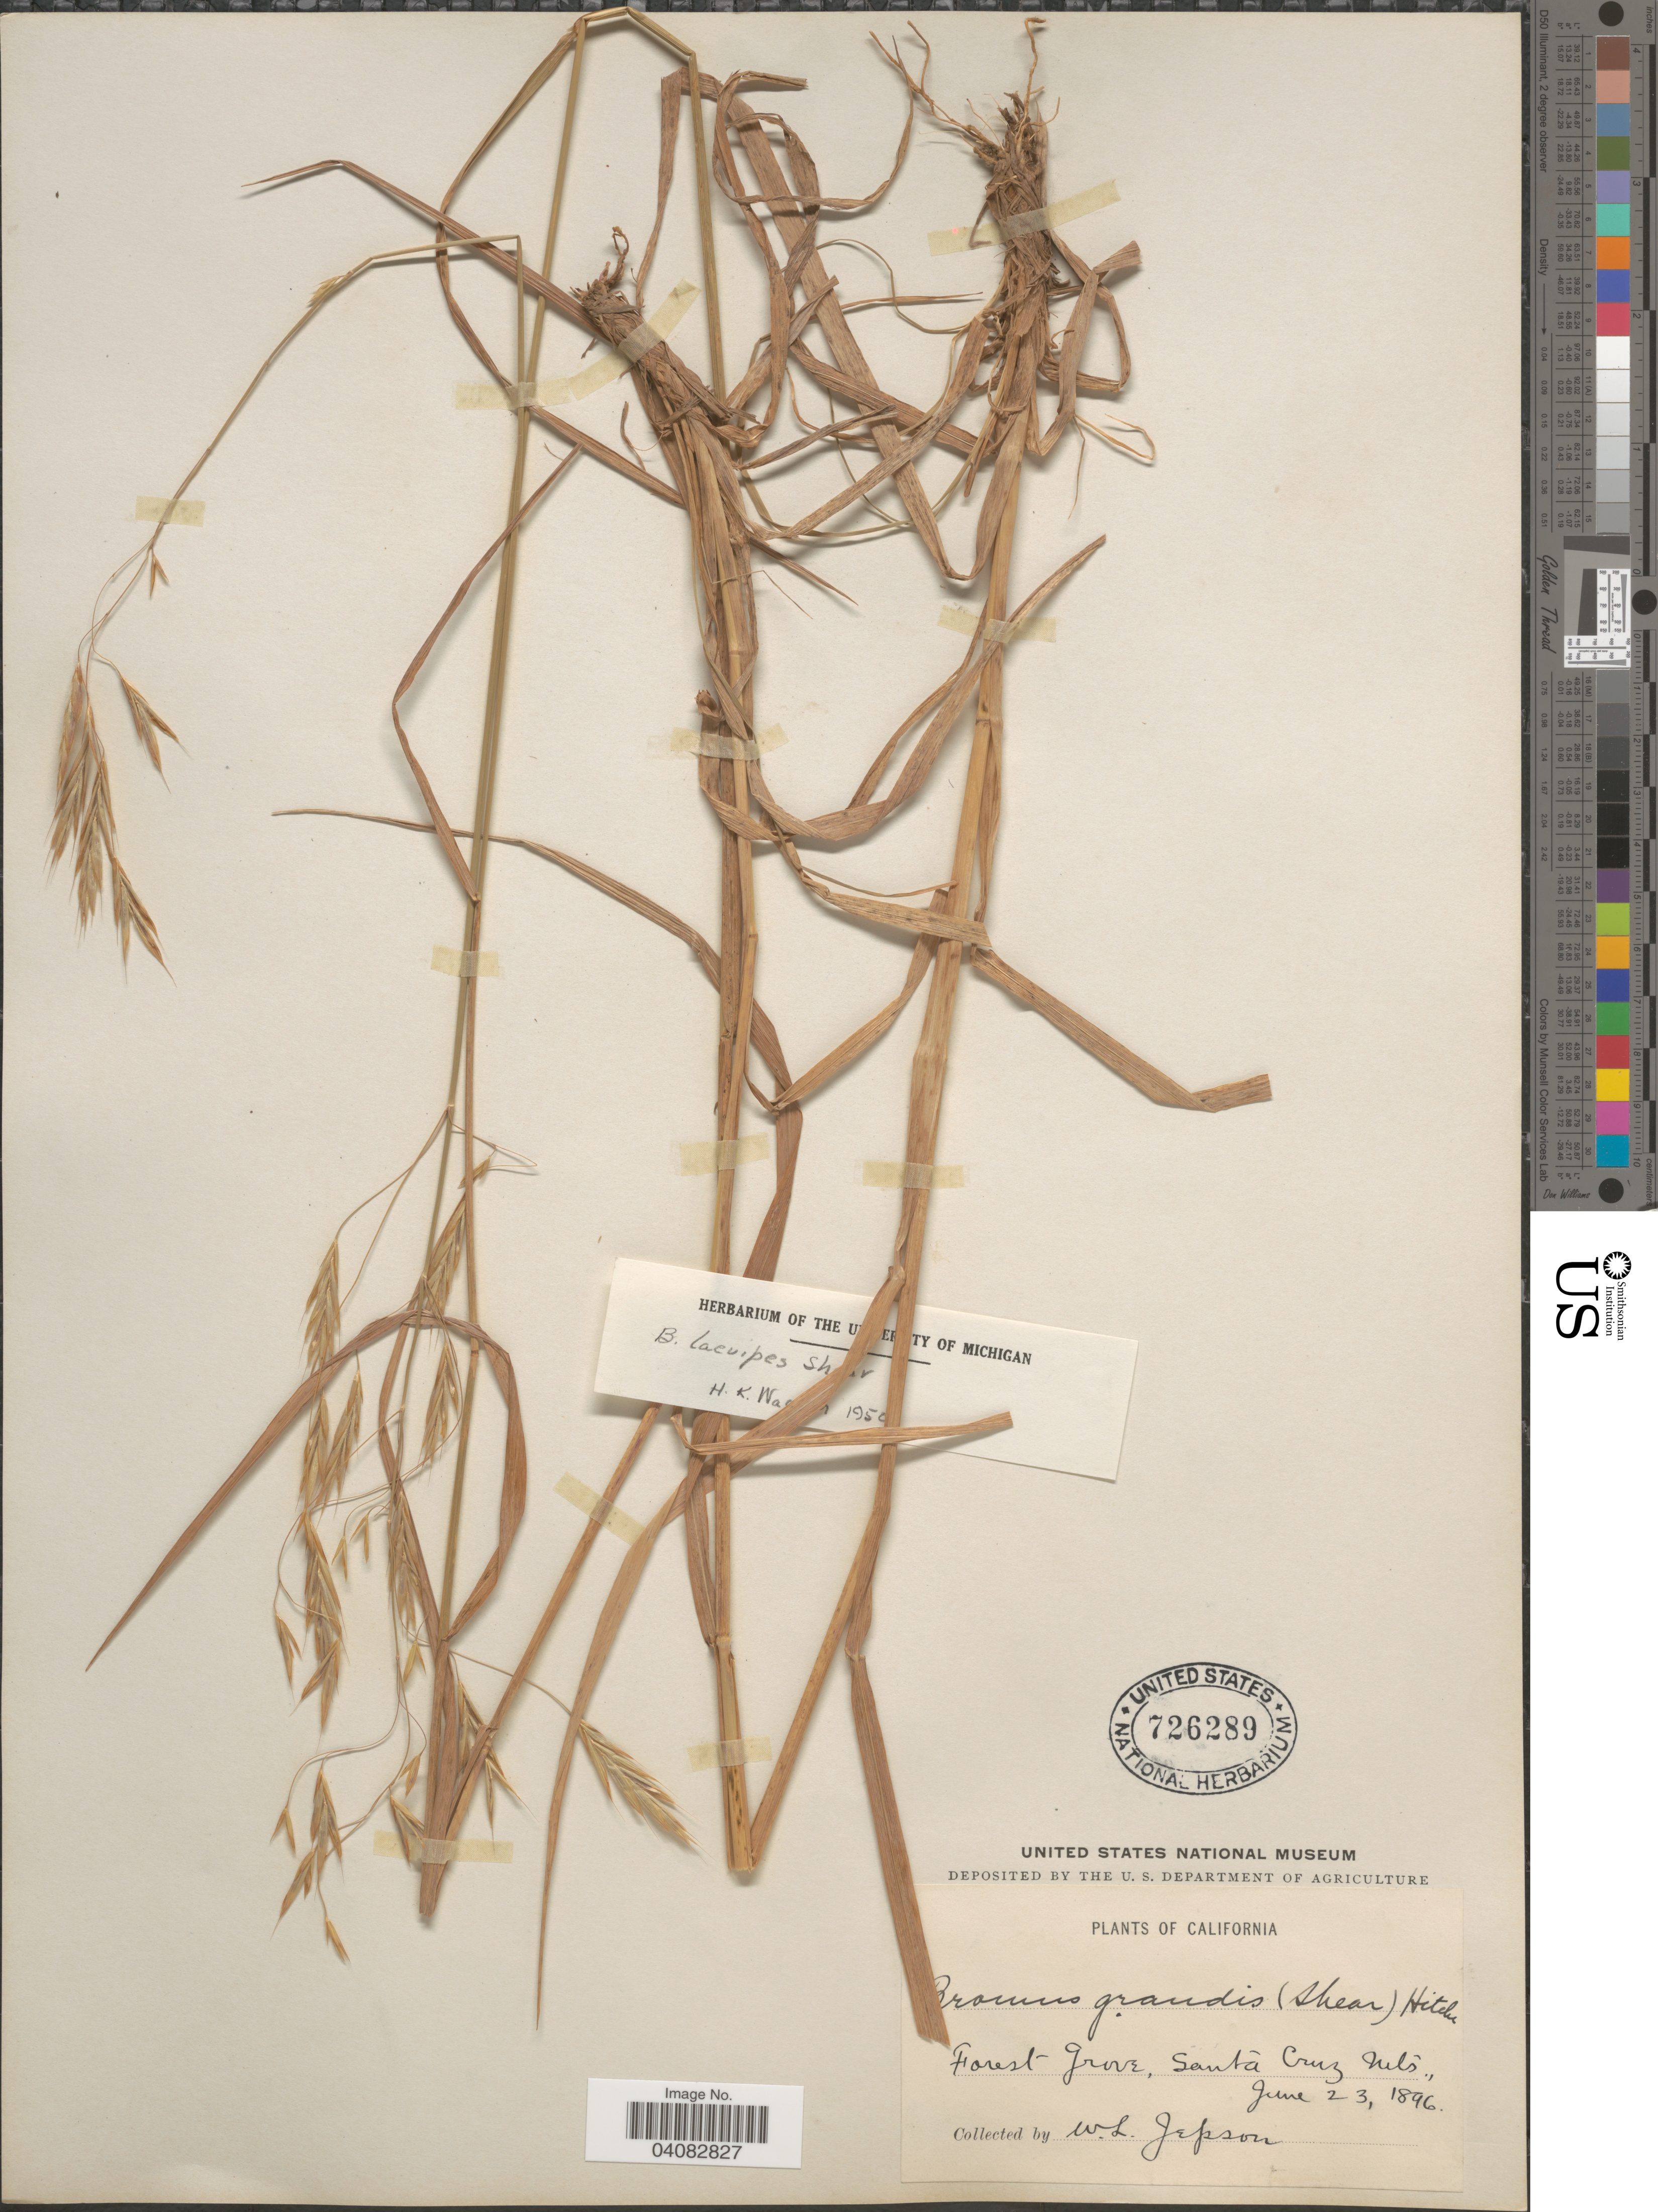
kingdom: Plantae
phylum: Tracheophyta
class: Liliopsida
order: Poales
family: Poaceae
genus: Bromus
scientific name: Bromus laevipes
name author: Shear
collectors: W. L. Jepson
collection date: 1846-06-23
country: United States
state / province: California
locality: Forest Grove, Santa Cruz Mts.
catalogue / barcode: US 726289